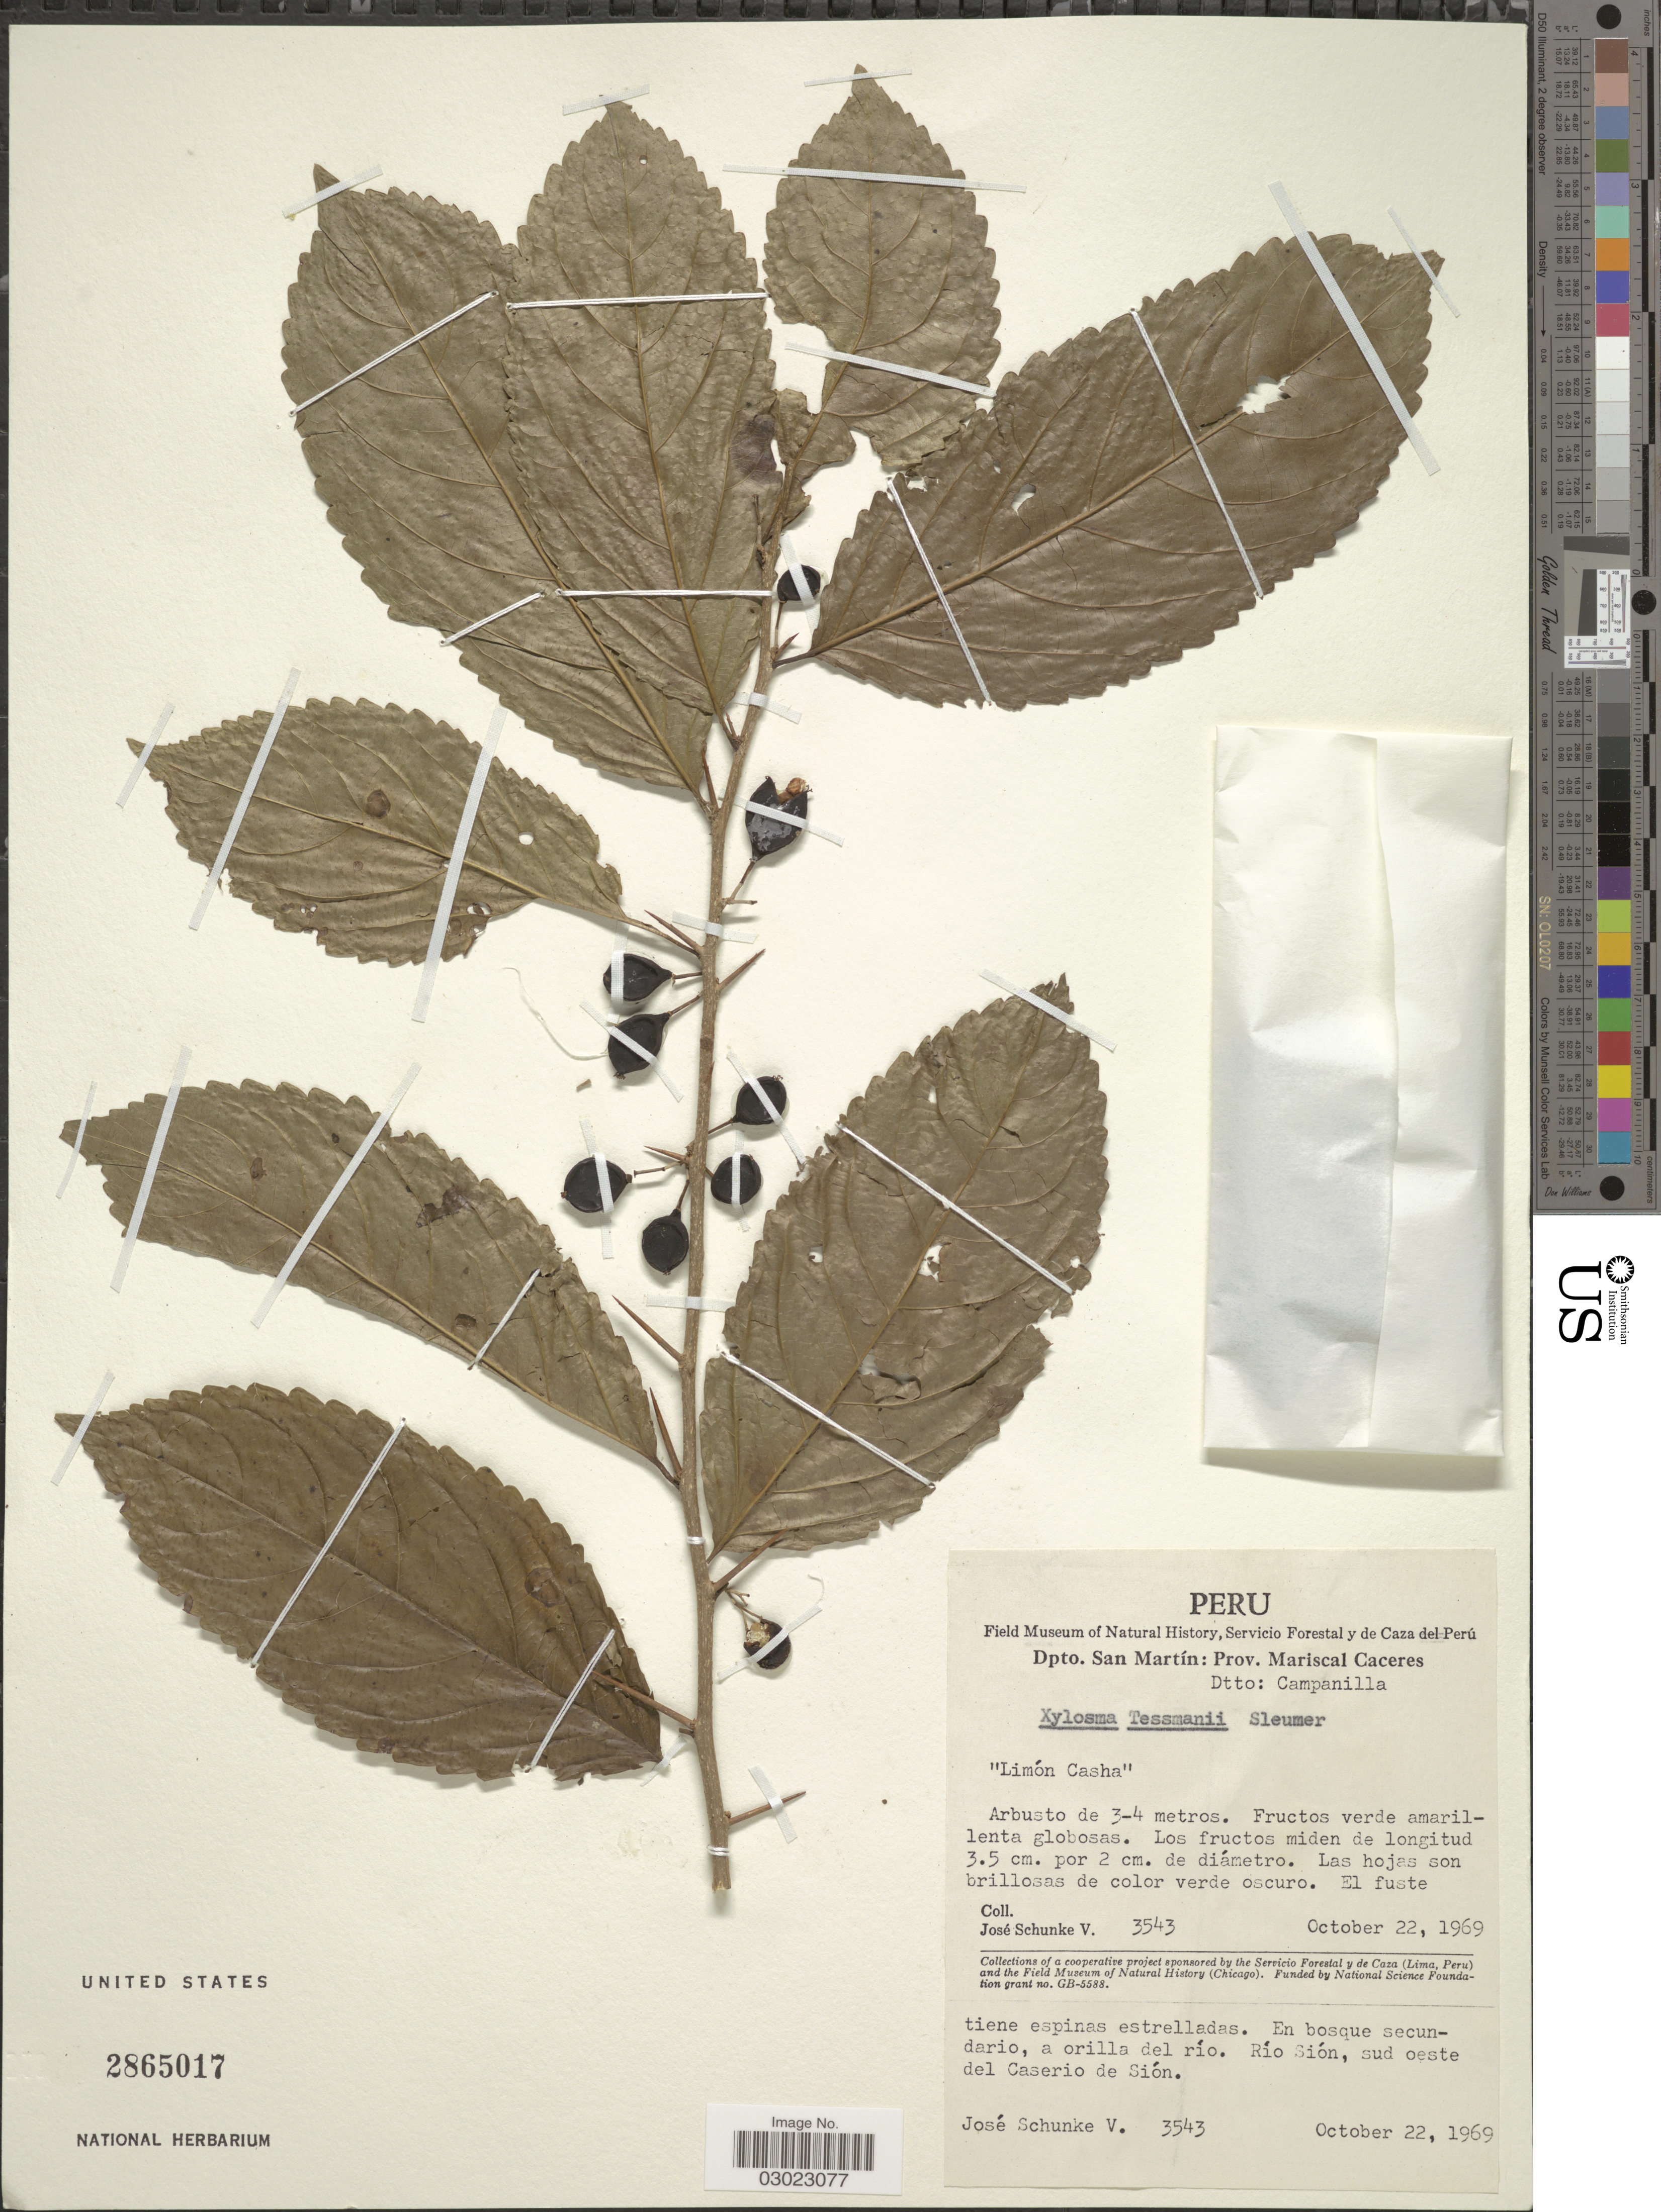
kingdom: Plantae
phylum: Tracheophyta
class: Magnoliopsida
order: Malpighiales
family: Salicaceae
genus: Xylosma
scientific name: Xylosma tessmannii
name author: Sleumer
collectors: J. Schunke Vigo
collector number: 3543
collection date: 1969-10-22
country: Peru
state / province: San Martín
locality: Dpto. San Martín: Prov. Mariscal Caceres. Dtto: Campanilla. A orilla del río. Río Sión, sud oeste del Caserio de Sión.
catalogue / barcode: US 2865017